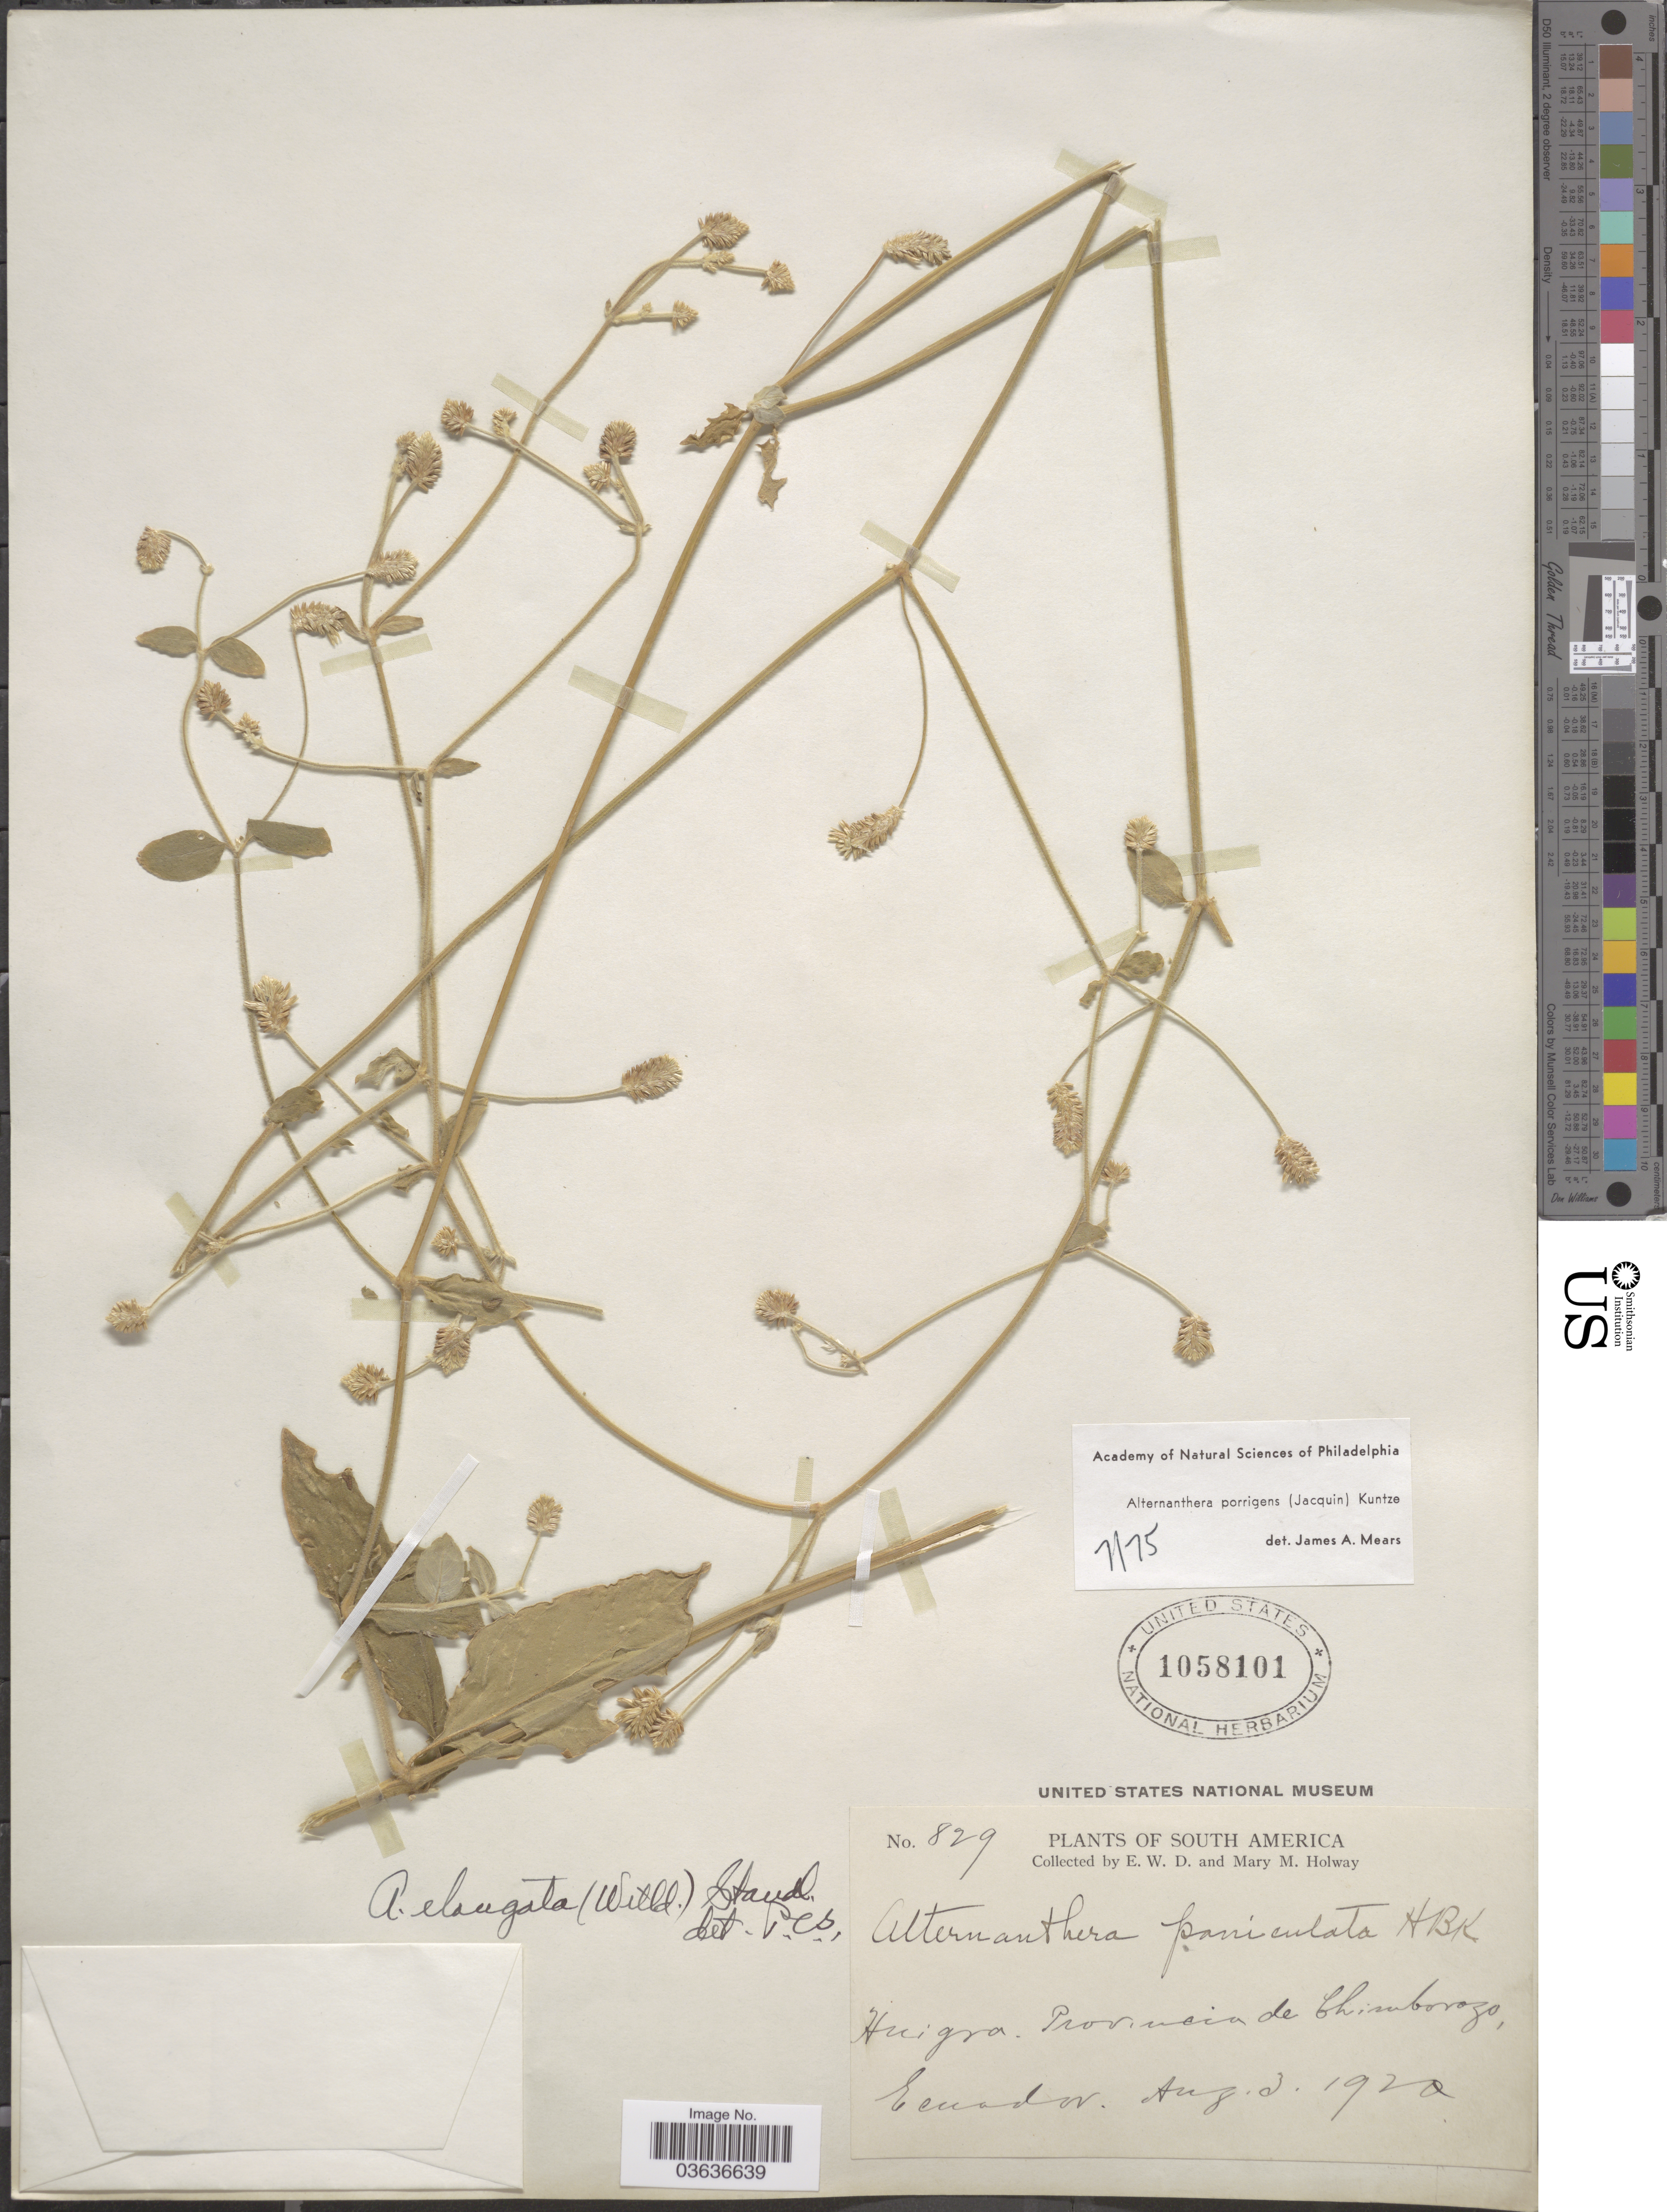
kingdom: Plantae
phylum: Tracheophyta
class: Magnoliopsida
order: Caryophyllales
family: Amaranthaceae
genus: Alternanthera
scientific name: Alternanthera porrigens var. porrigens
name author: (Jacq.) Kuntze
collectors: E. W. D. Holway & M. M. Holway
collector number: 829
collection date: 1921-08-03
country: Ecuador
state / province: Chimborazo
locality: Huigra.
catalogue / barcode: US 1058101